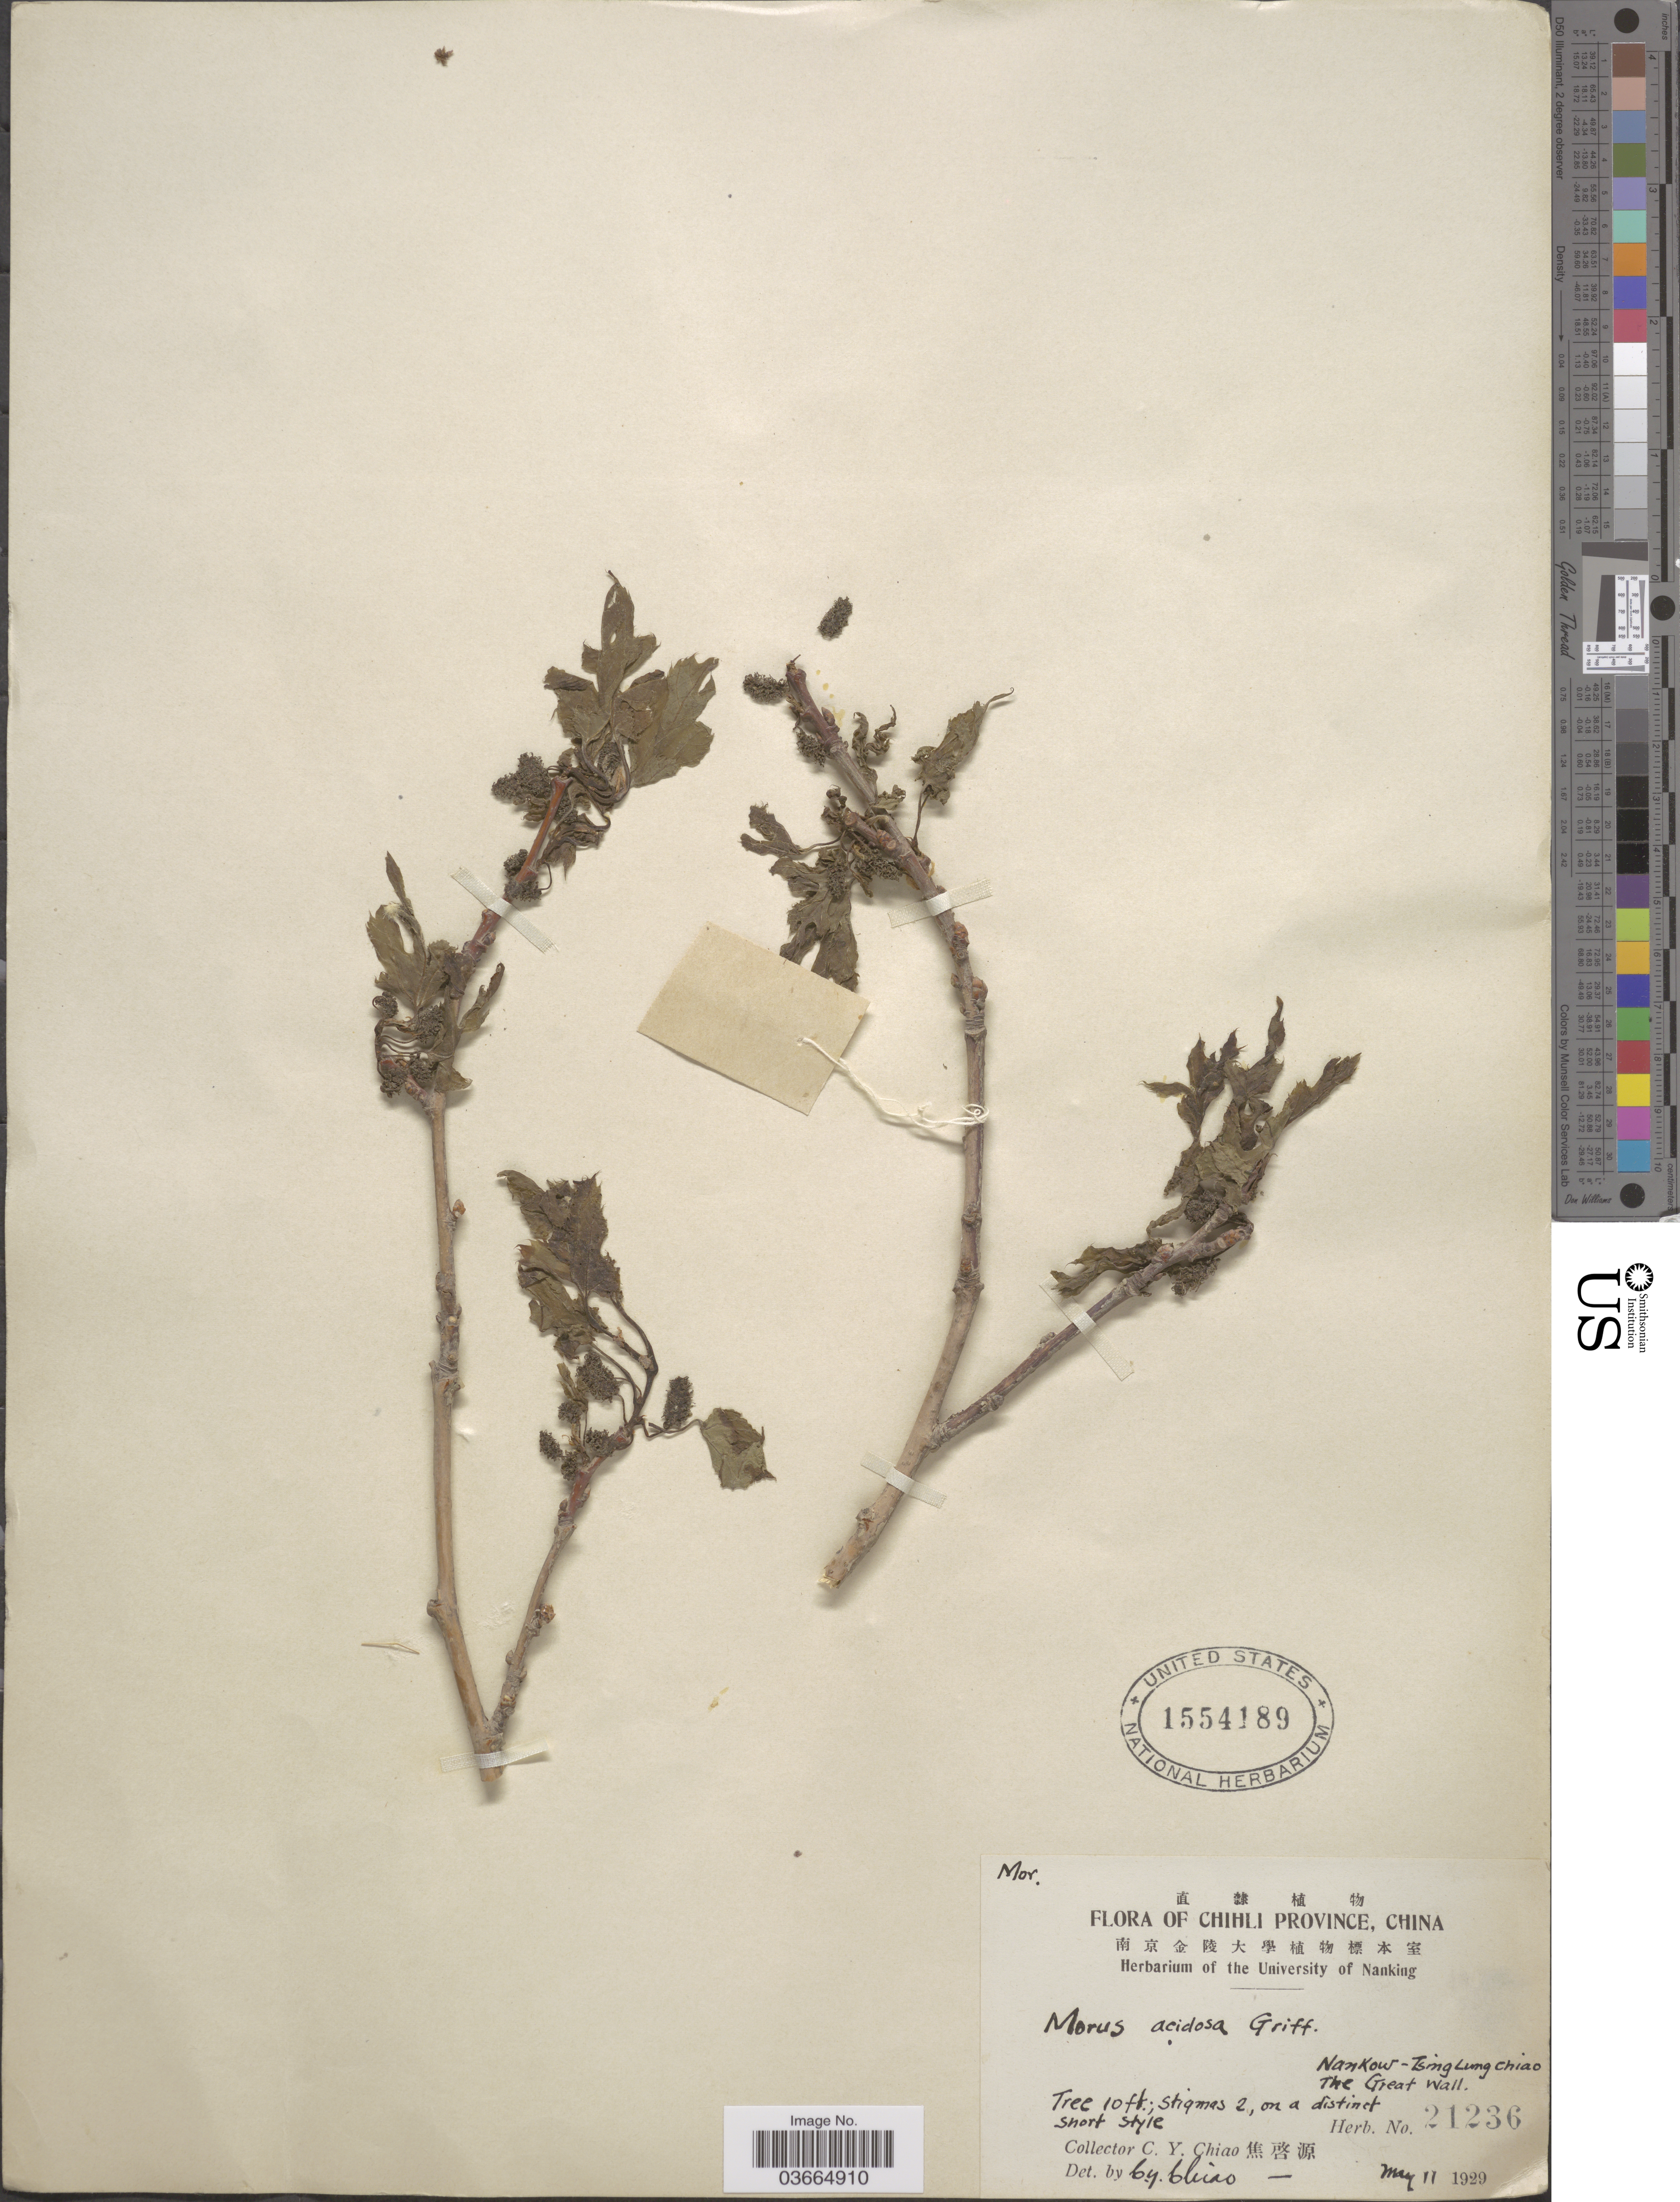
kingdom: Plantae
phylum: Tracheophyta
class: Magnoliopsida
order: Rosales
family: Moraceae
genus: Morus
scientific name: Morus acidosa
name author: Griff.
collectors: C. Y. Chiao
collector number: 21236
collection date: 1929-05-11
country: China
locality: Chihli Province. Nankow-Tsing Lung Chiao. The Great Wall.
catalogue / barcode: US 1554189